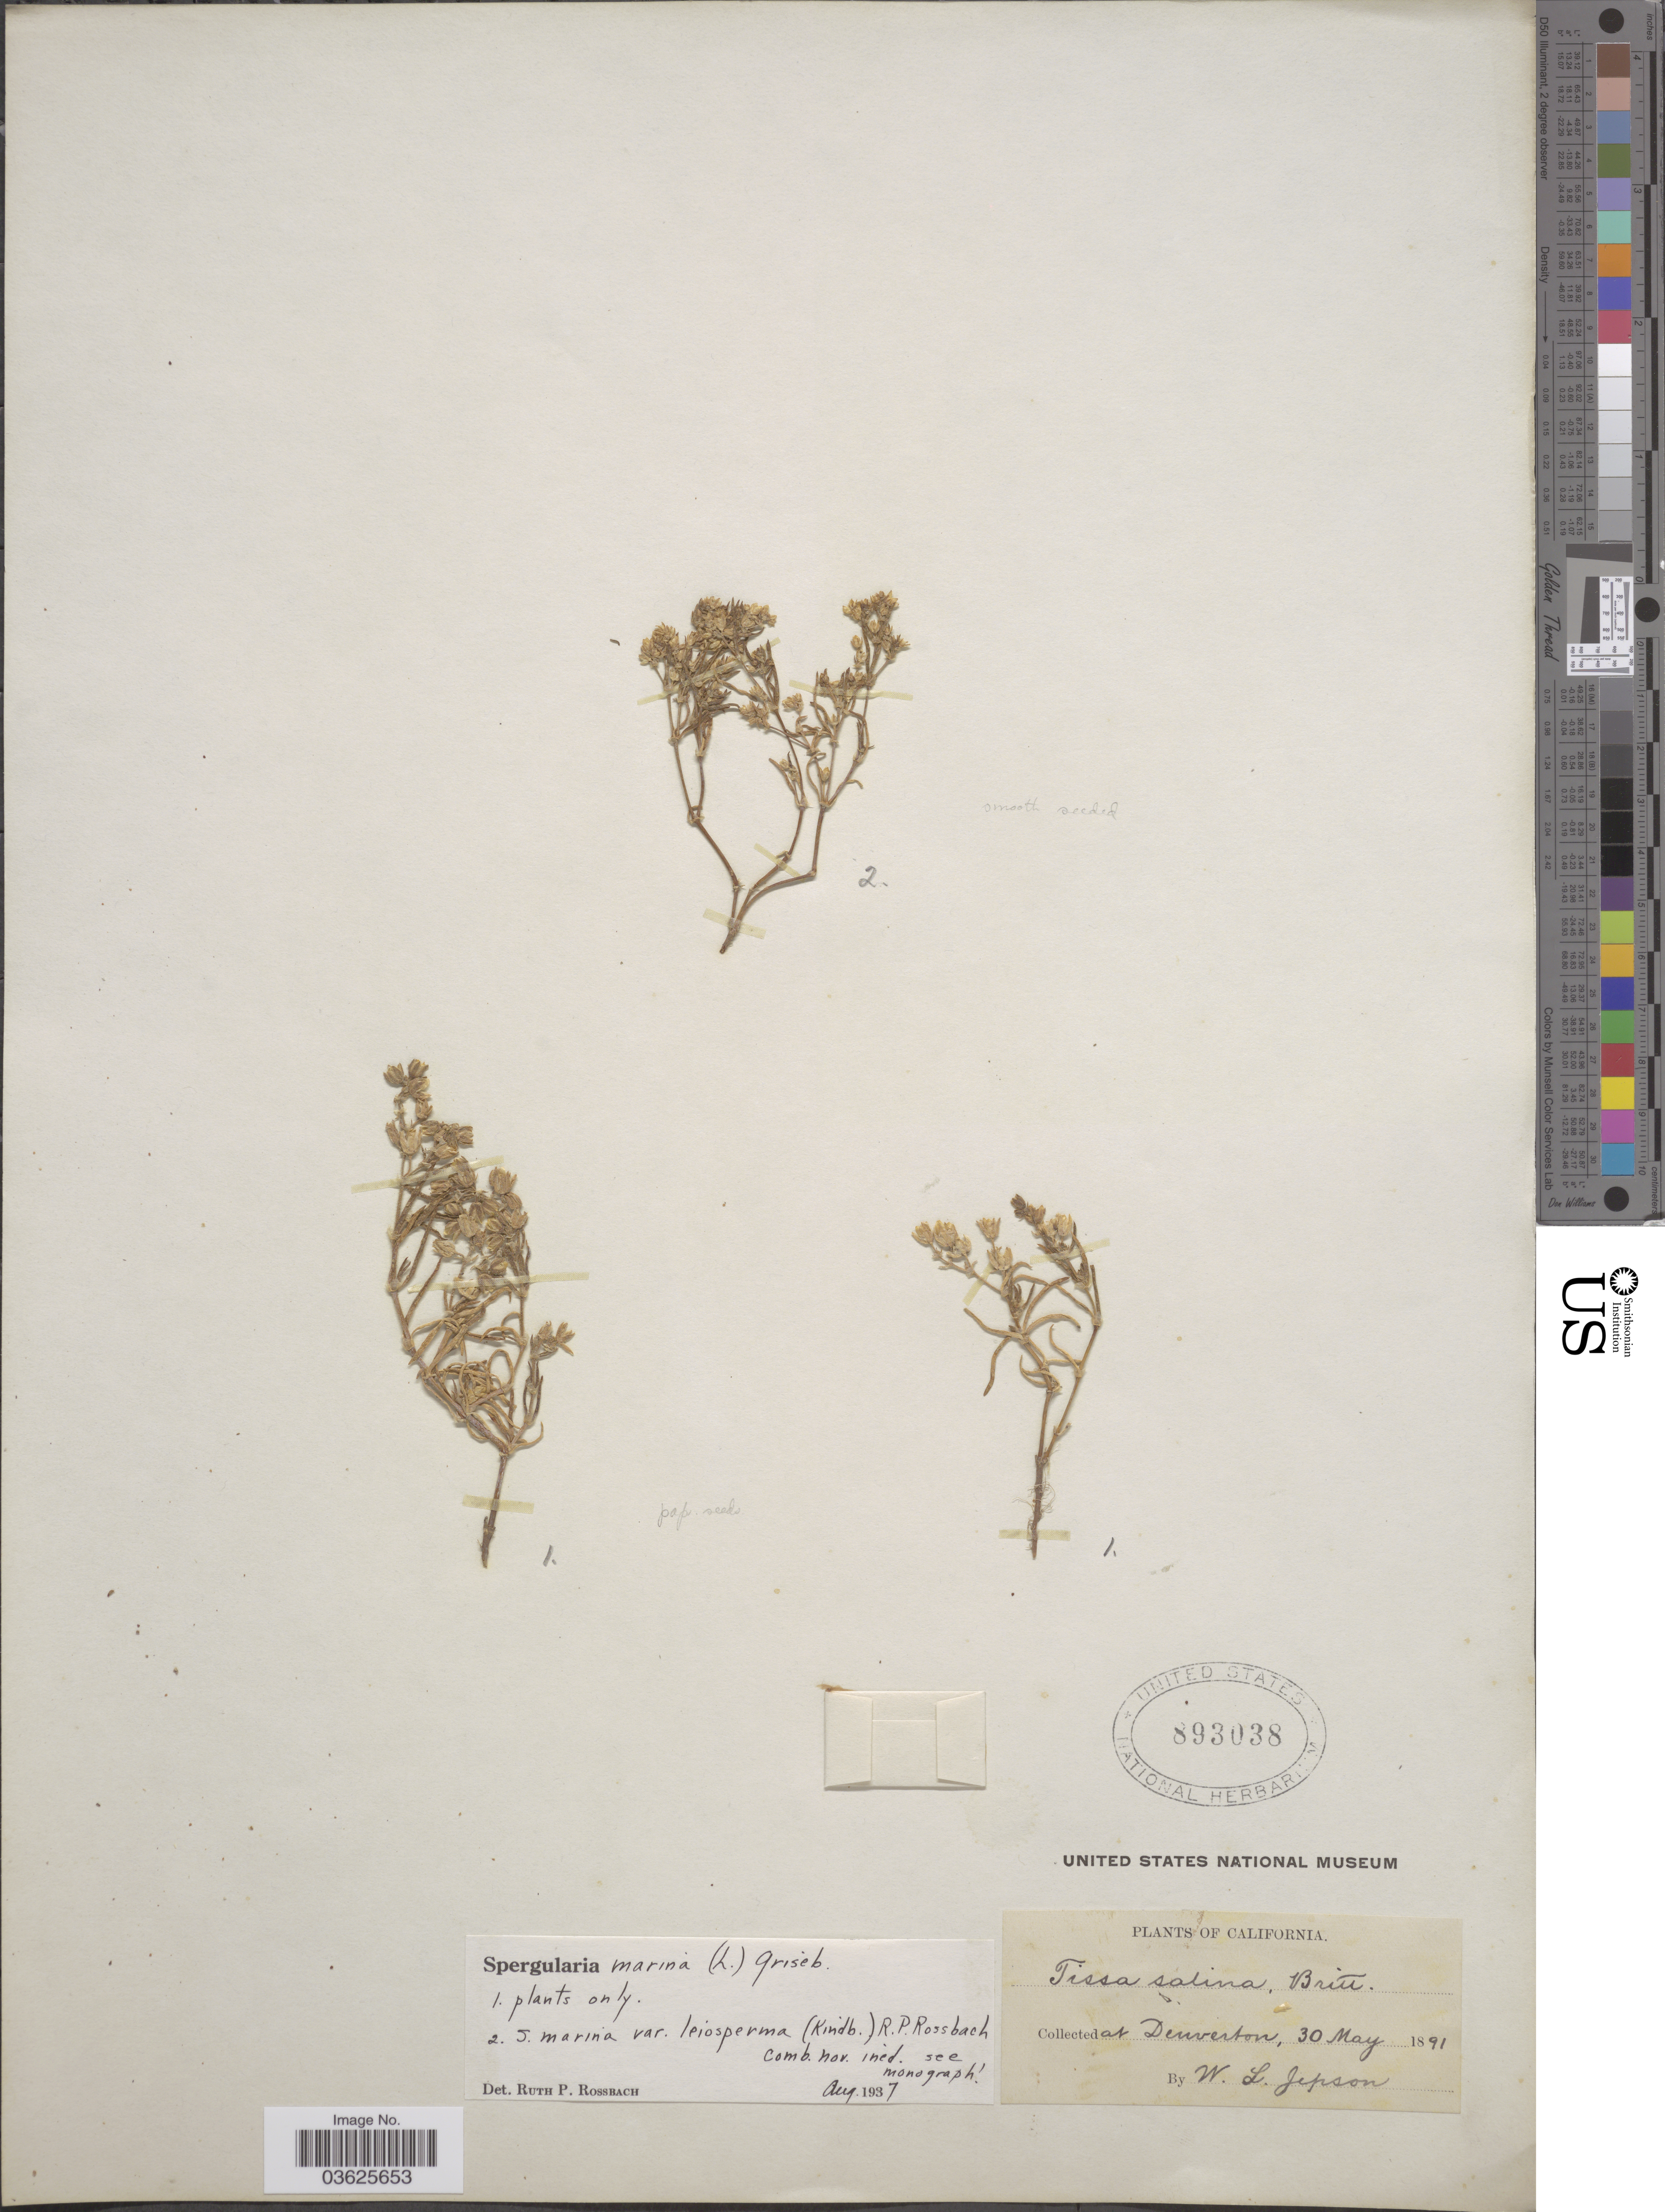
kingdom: Plantae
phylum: Tracheophyta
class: Magnoliopsida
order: Caryophyllales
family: Caryophyllaceae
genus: Spergularia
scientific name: Spergularia marina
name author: (L.) Griseb.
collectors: W. L. Jepson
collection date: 1891-05-30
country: United States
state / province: California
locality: At Denverton.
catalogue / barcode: US 893038